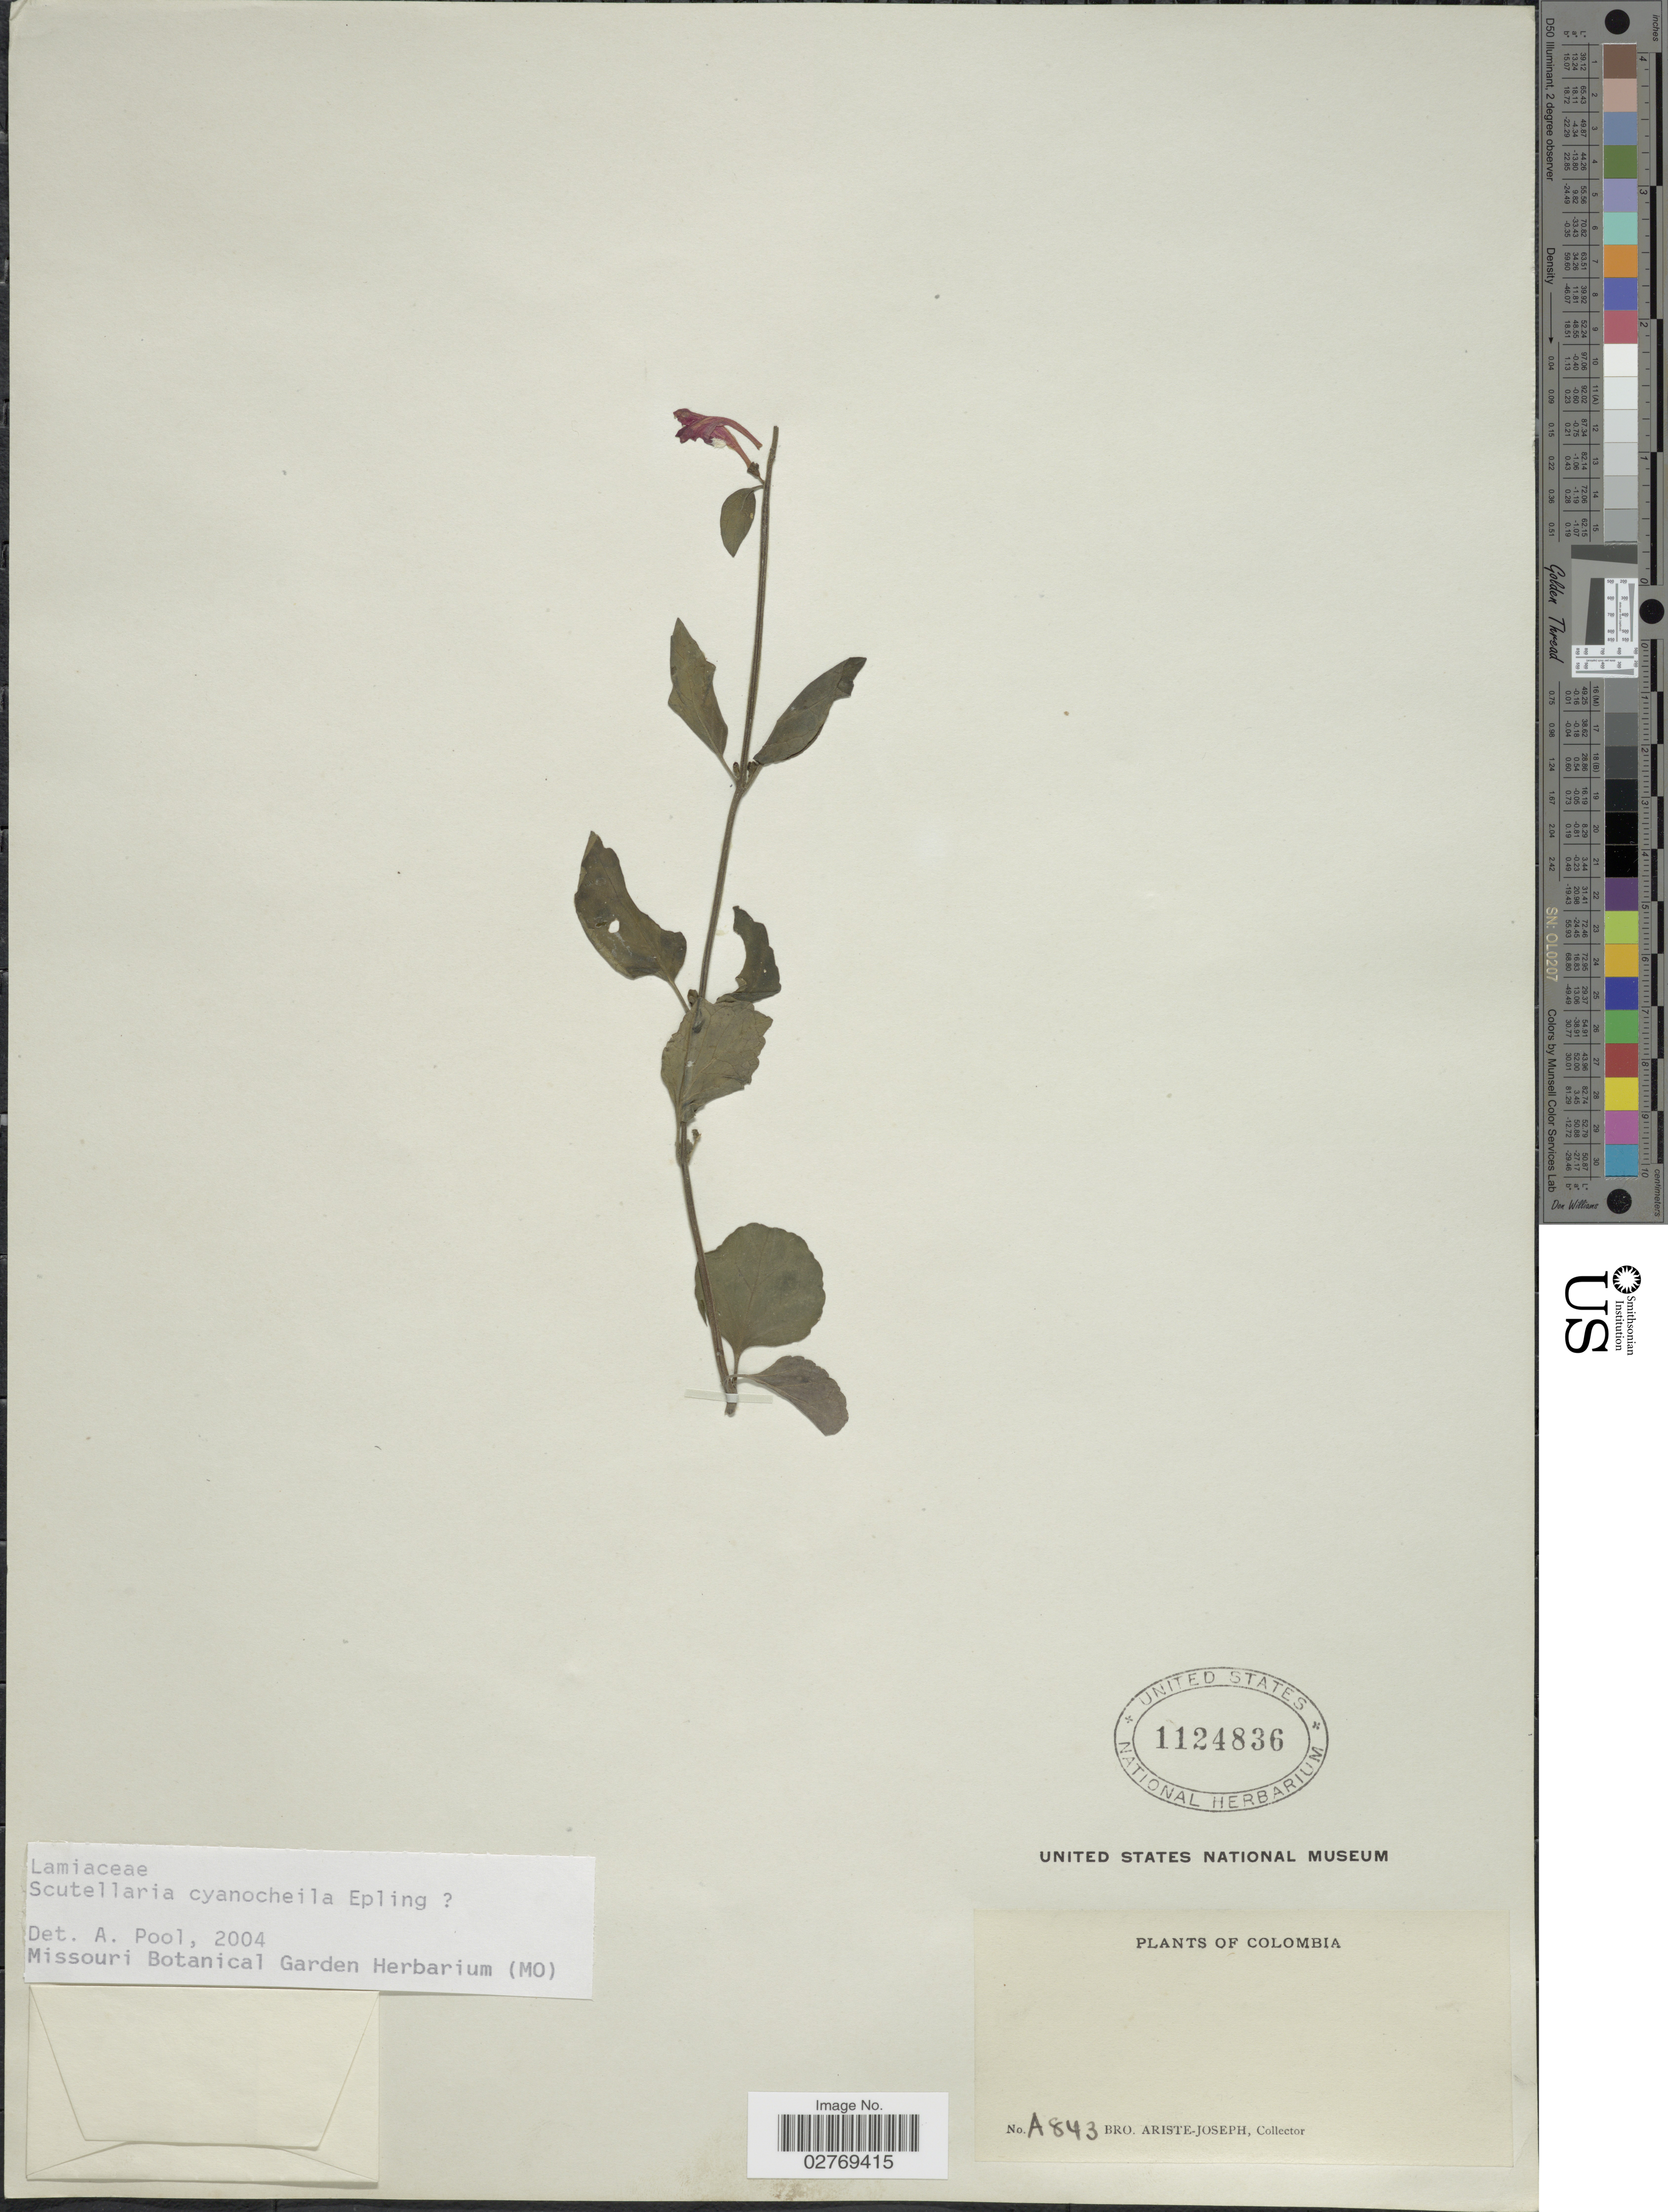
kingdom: Plantae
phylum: Tracheophyta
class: Magnoliopsida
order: Lamiales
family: Lamiaceae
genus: Scutellaria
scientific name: Scutellaria cyanocheila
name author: Epling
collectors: Bro. Ariste-Joseph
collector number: A843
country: Colombia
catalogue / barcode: US 1124836